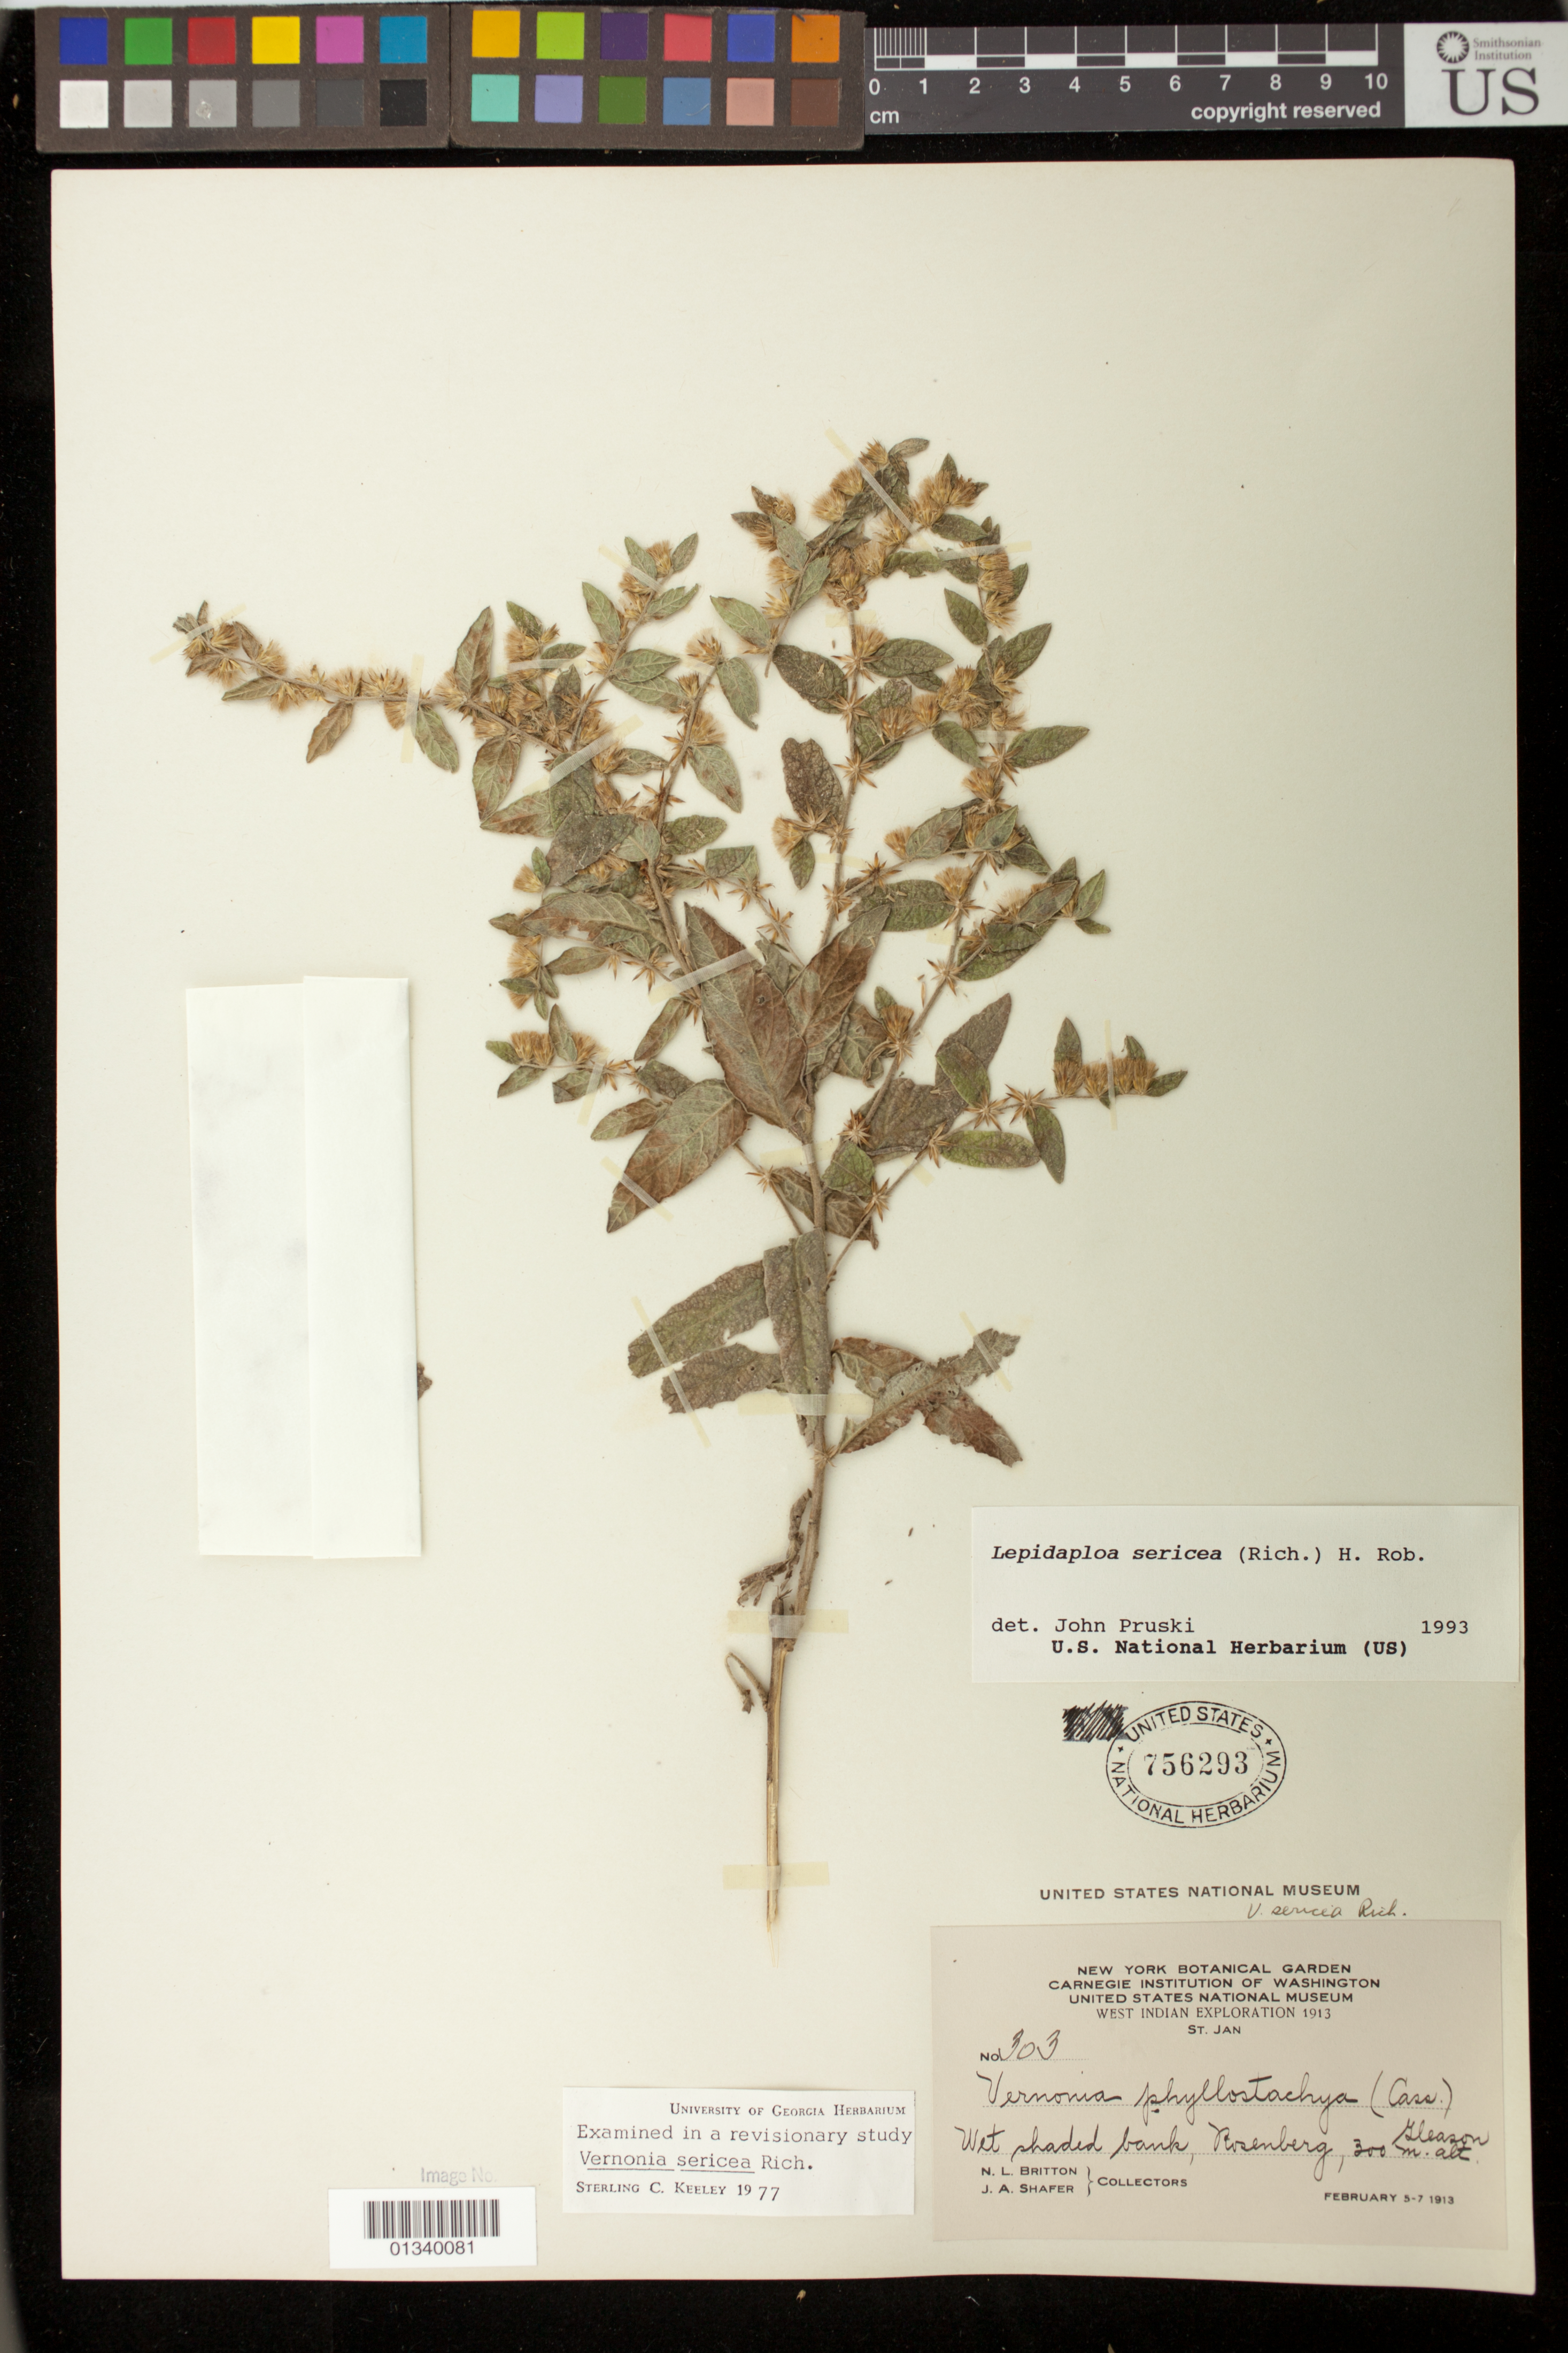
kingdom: Plantae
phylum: Tracheophyta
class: Magnoliopsida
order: Asterales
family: Asteraceae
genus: Lepidaploa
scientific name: Lepidaploa sericea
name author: (Rich.) H. Rob.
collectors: N. Britton & J. A. Shafer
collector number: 303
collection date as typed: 05 Feb 1913 to 07 Feb 1913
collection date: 1913-02-05/1913-02-07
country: U.S. Virgin Islands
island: St. John Island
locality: Rosenberg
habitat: Wet shaded bank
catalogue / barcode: US 756293